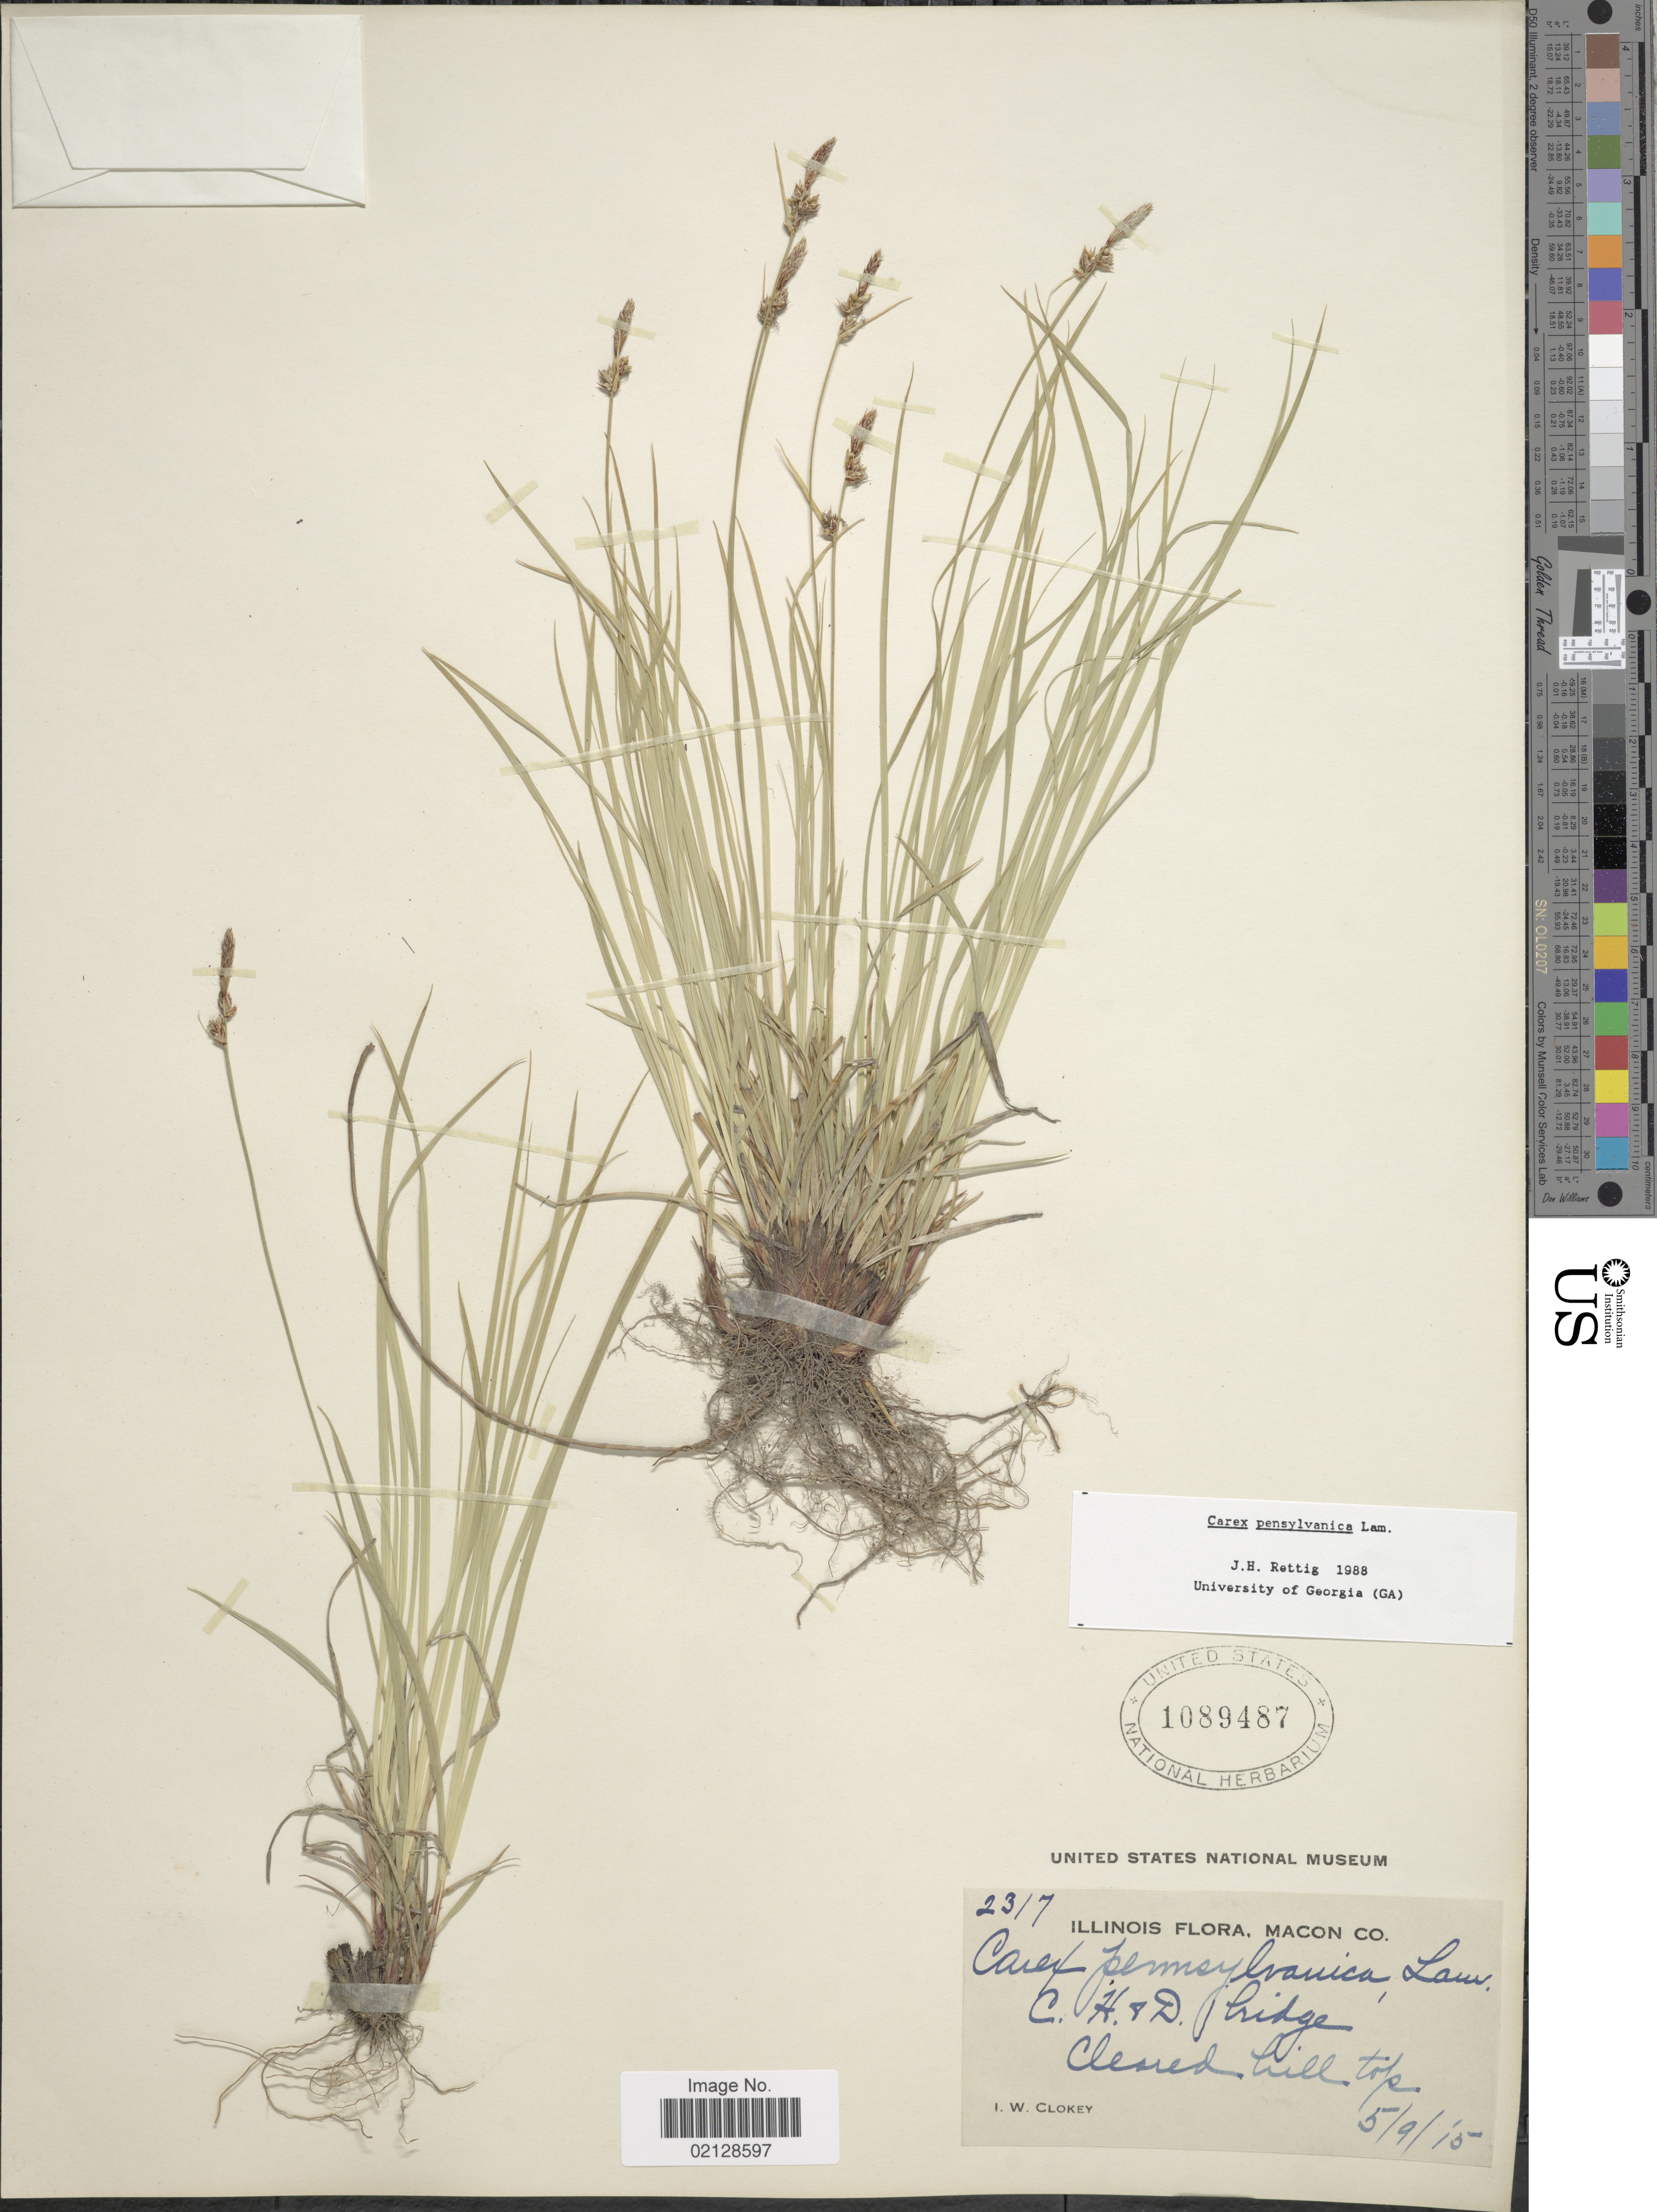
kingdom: Plantae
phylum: Tracheophyta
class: Liliopsida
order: Poales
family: Cyperaceae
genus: Carex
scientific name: Carex pensylvanica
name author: Lam.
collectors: I. W. Clokey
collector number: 2317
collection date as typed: Transcribed d/m/y: 9/5/15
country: United States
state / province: Illinois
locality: Macon Co., C.H & D. bridge, Clesred hill top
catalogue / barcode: US 1089487